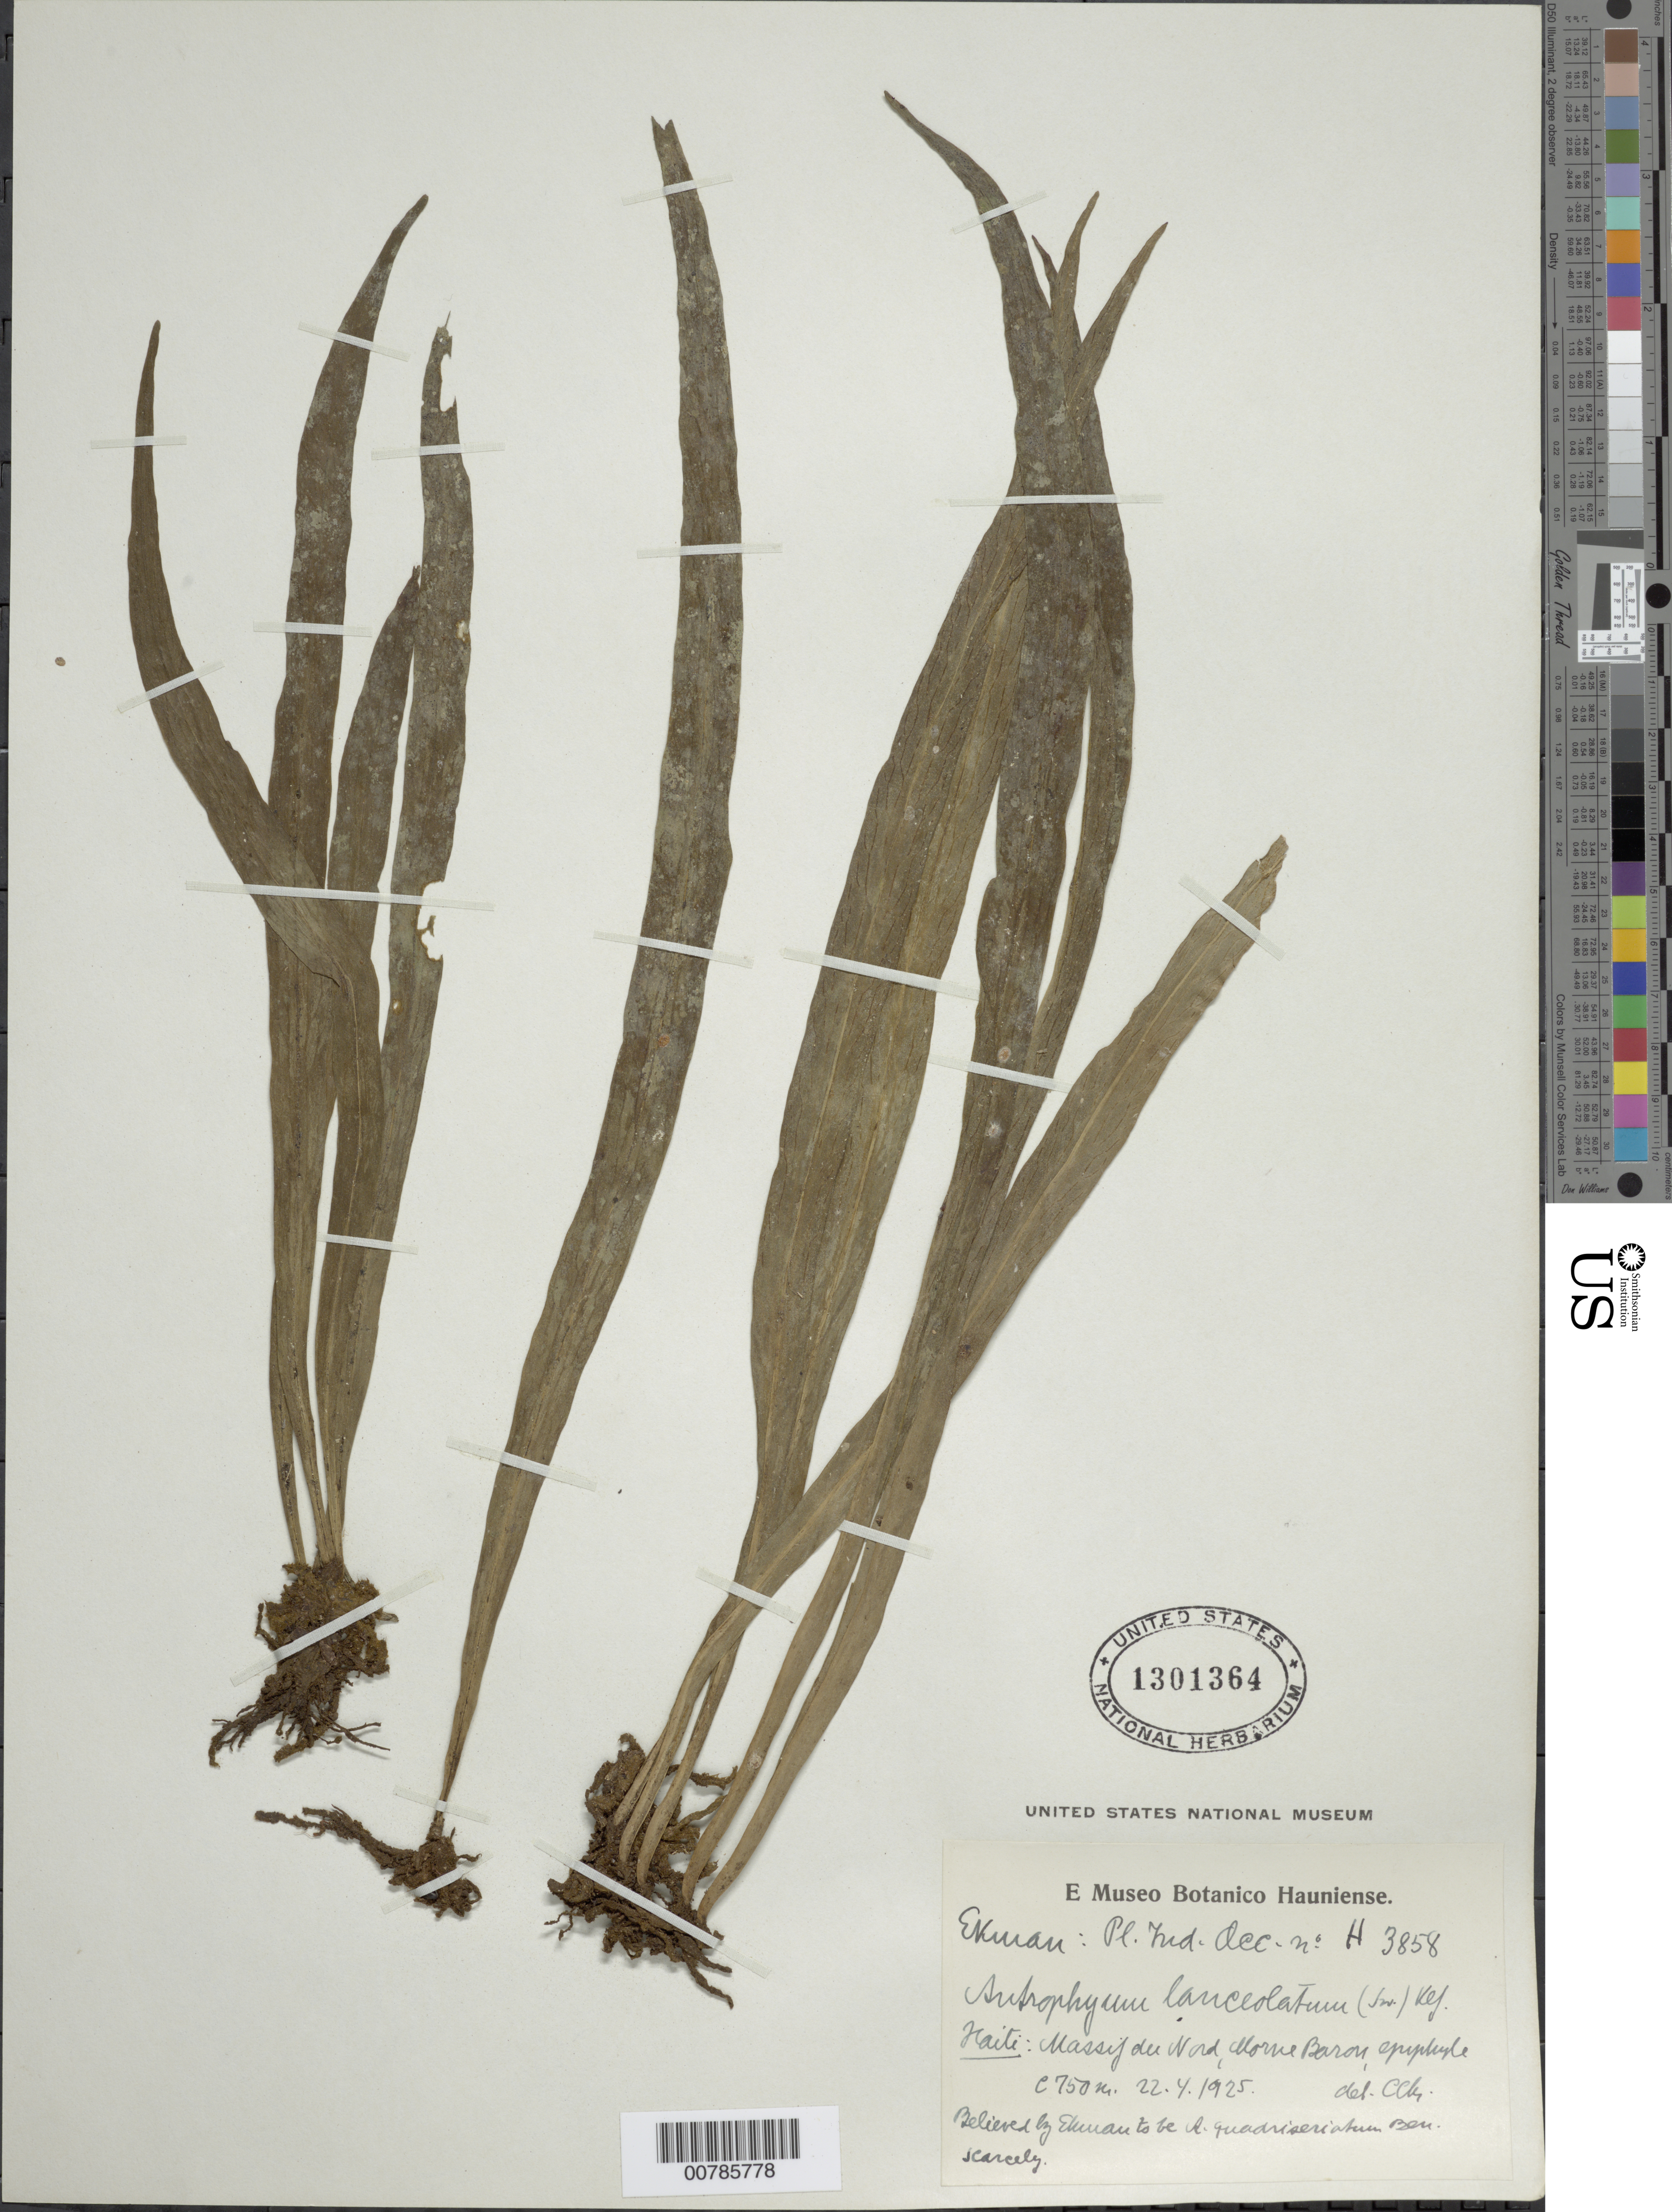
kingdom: Plantae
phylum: Tracheophyta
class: Polypodiopsida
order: Polypodiales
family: Pteridaceae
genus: Polytaenium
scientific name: Polytaenium lanceolatum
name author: (L.) Desv.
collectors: E. L. Ekman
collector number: H 3858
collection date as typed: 22 Apr 1925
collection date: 1925-04-22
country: Haiti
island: Hispaniola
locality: Massif du Nord, Morne Baron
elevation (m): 750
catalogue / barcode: US 1301364